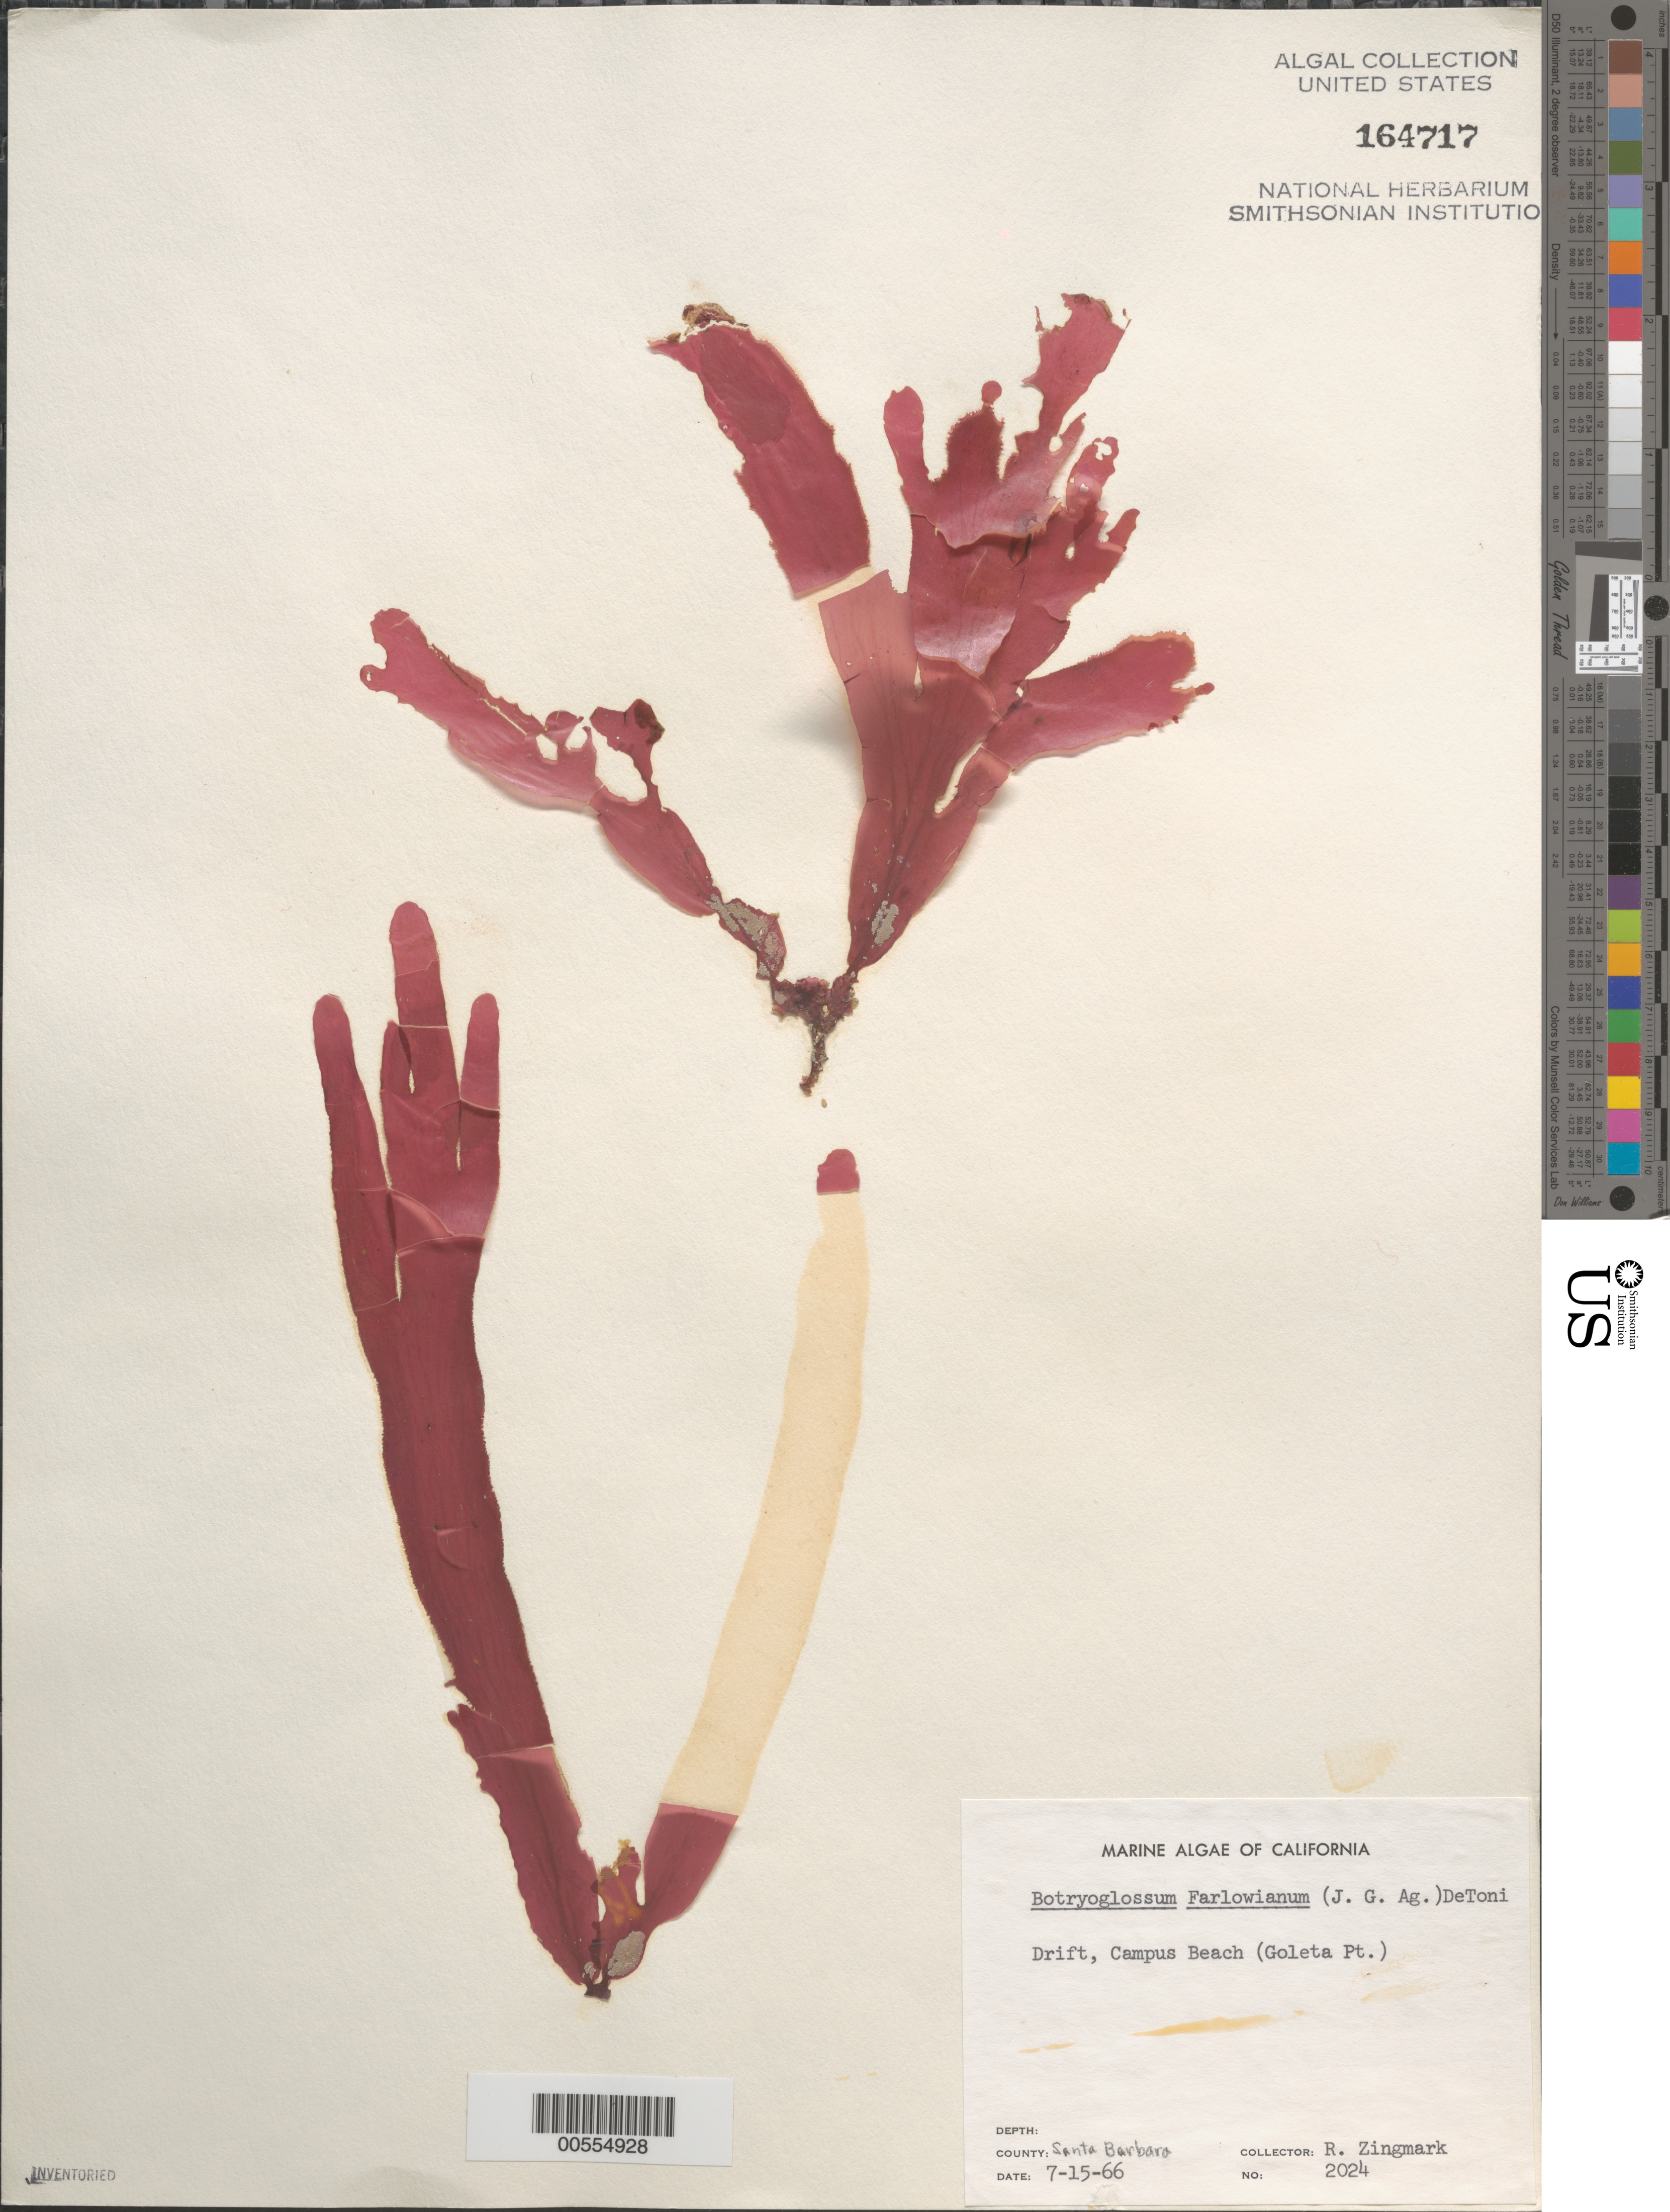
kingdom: Plantae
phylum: Rhodophyta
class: Florideophyceae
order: Ceramiales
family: Delesseriaceae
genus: Botryoglossum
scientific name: Botryoglossum farlowianum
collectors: R. Zingmark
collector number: Neushul 2024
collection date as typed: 15 Jul 1966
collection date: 1966-07-15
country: United States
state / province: California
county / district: Santa Barbara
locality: Campus Beach, Goleta Point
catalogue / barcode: US 164717